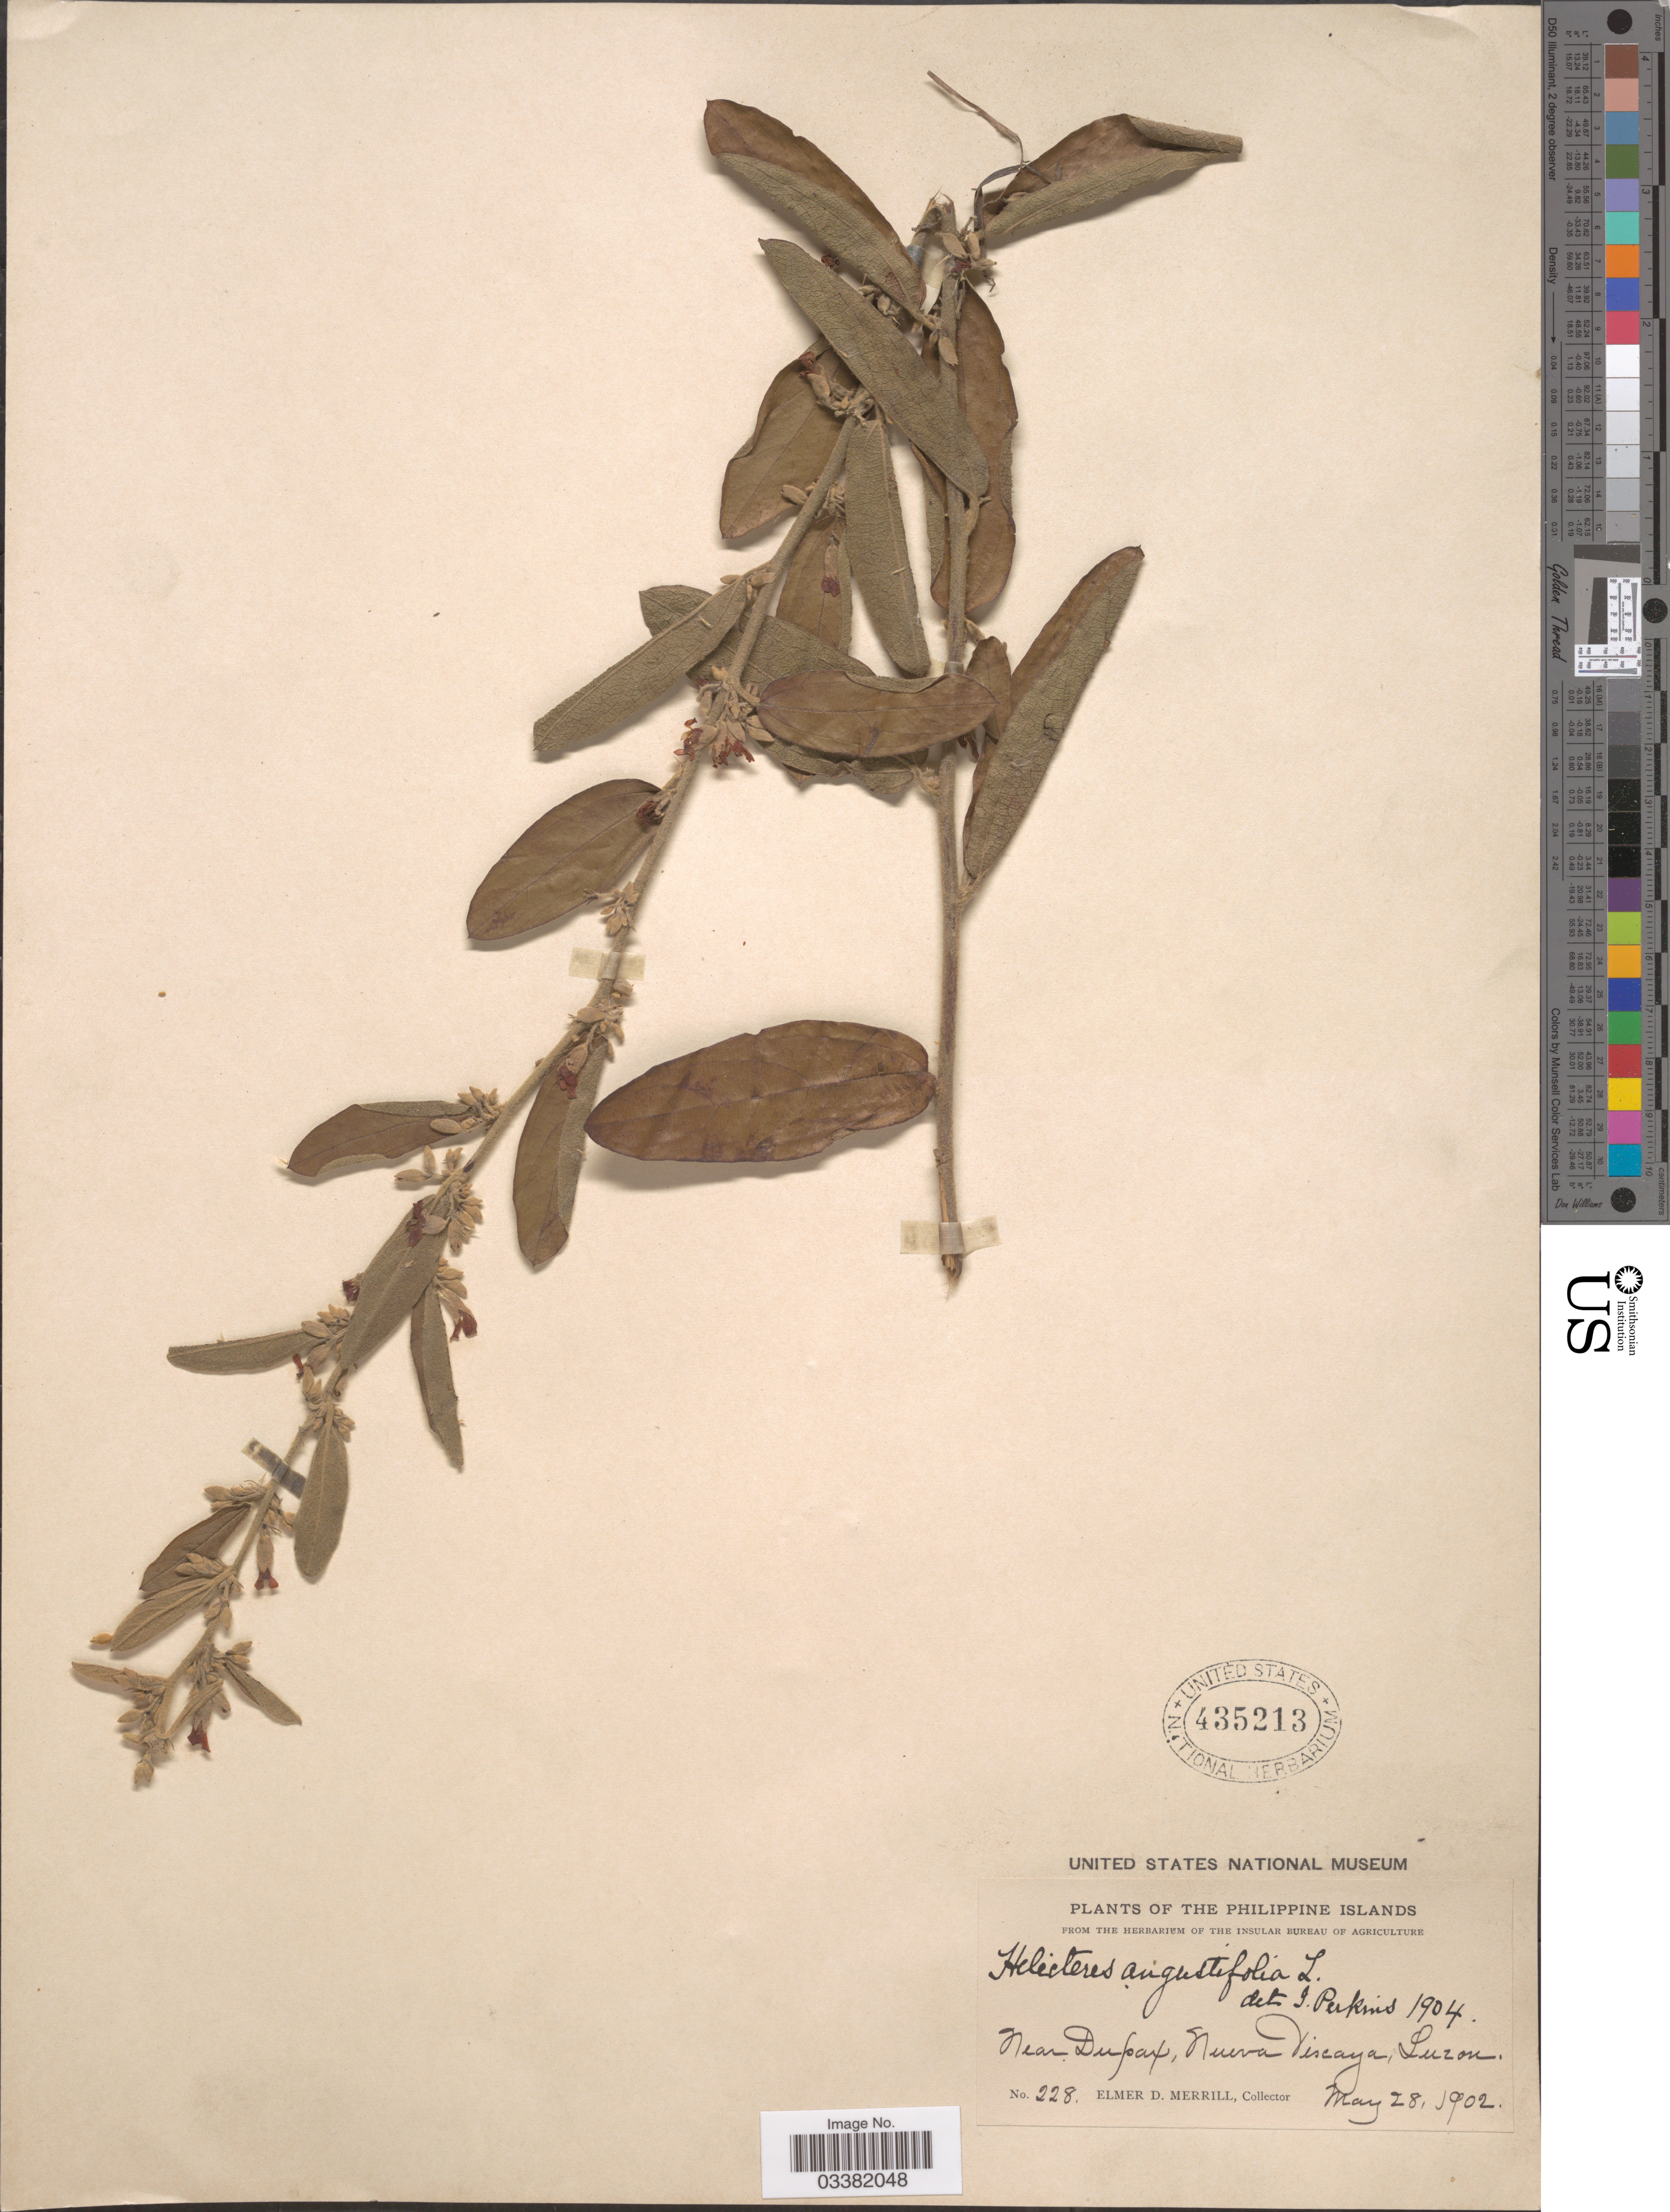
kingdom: Plantae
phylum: Tracheophyta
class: Magnoliopsida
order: Malvales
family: Malvaceae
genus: Helicteres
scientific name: Helicteres angustifolia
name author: L.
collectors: E. D. Merrill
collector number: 228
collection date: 1902-05-28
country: Philippines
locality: Near Dupax, Nueva Viscaya, Luzon.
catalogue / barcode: US 435213